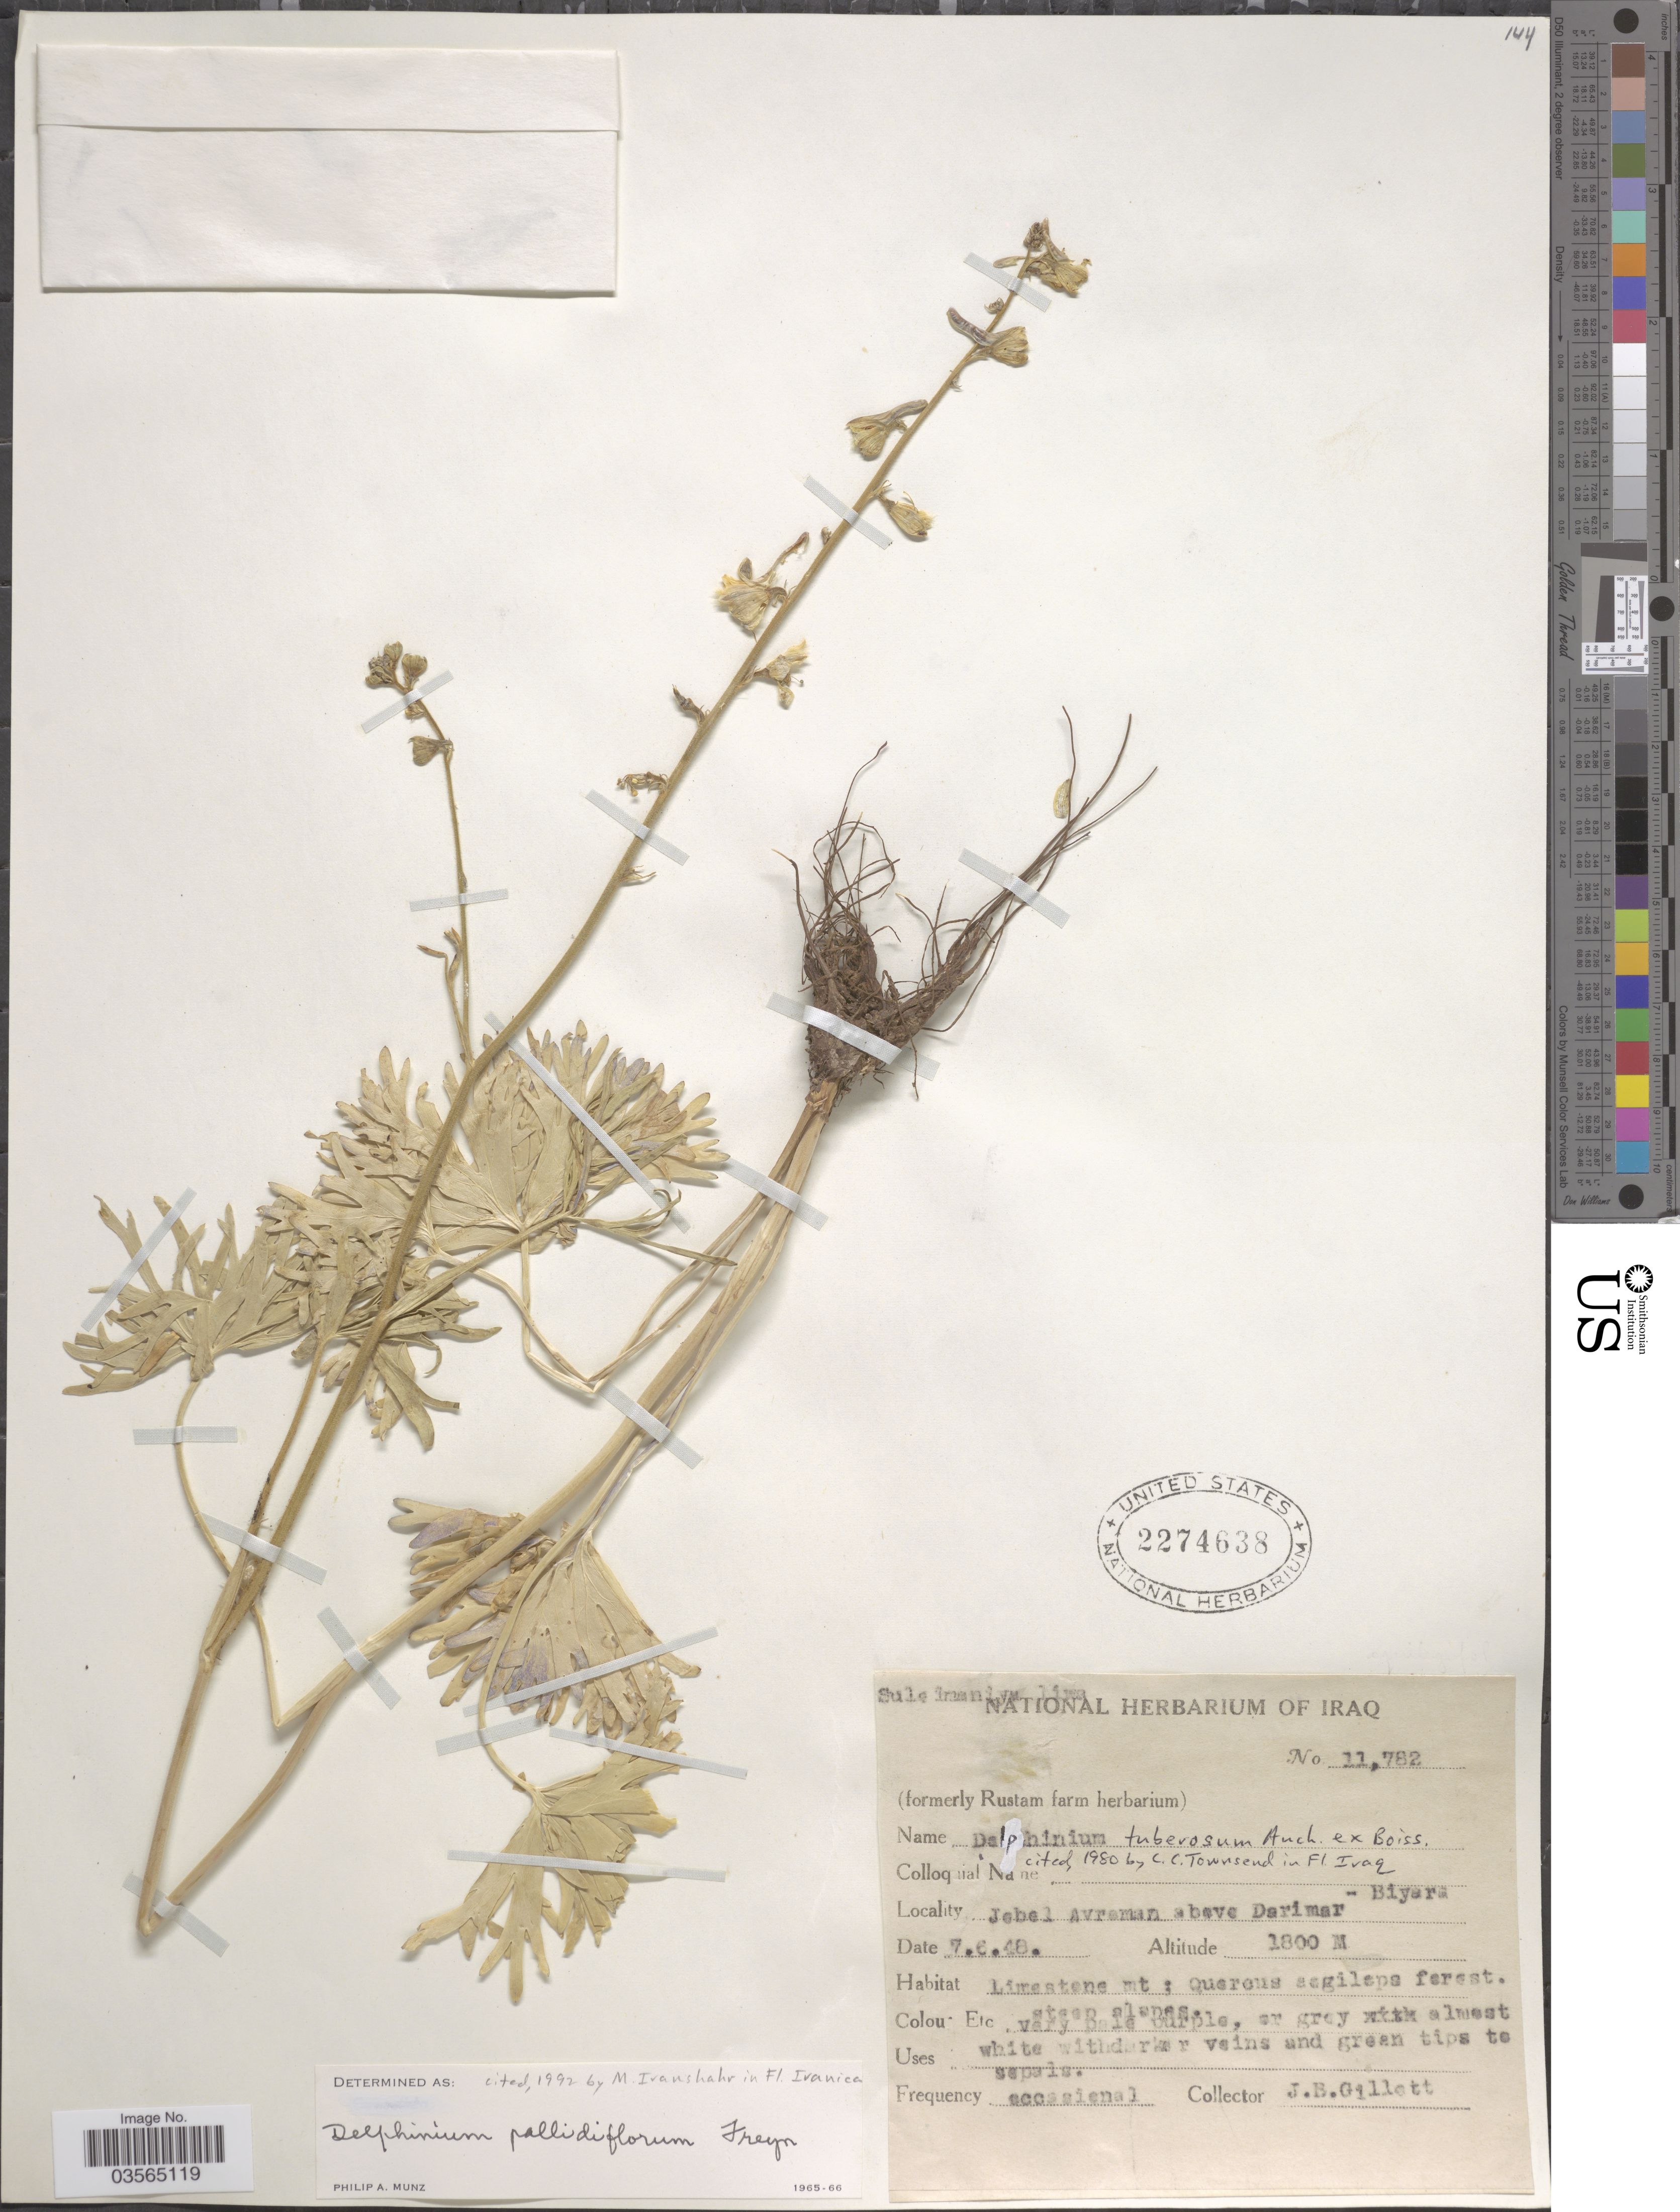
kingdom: Plantae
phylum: Tracheophyta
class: Magnoliopsida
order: Ranunculales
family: Ranunculaceae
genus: Delphinium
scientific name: Delphinium pallidiflorum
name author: Freyn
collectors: J. B. Gillett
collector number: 11782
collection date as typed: Transcribed d/m/y: 7/6/48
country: Iraq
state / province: As Sulaymānīyah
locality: Suleimaniya liwa. Jebel Avreman above Darimar-Biyara.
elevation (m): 1800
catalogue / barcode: US 2274638